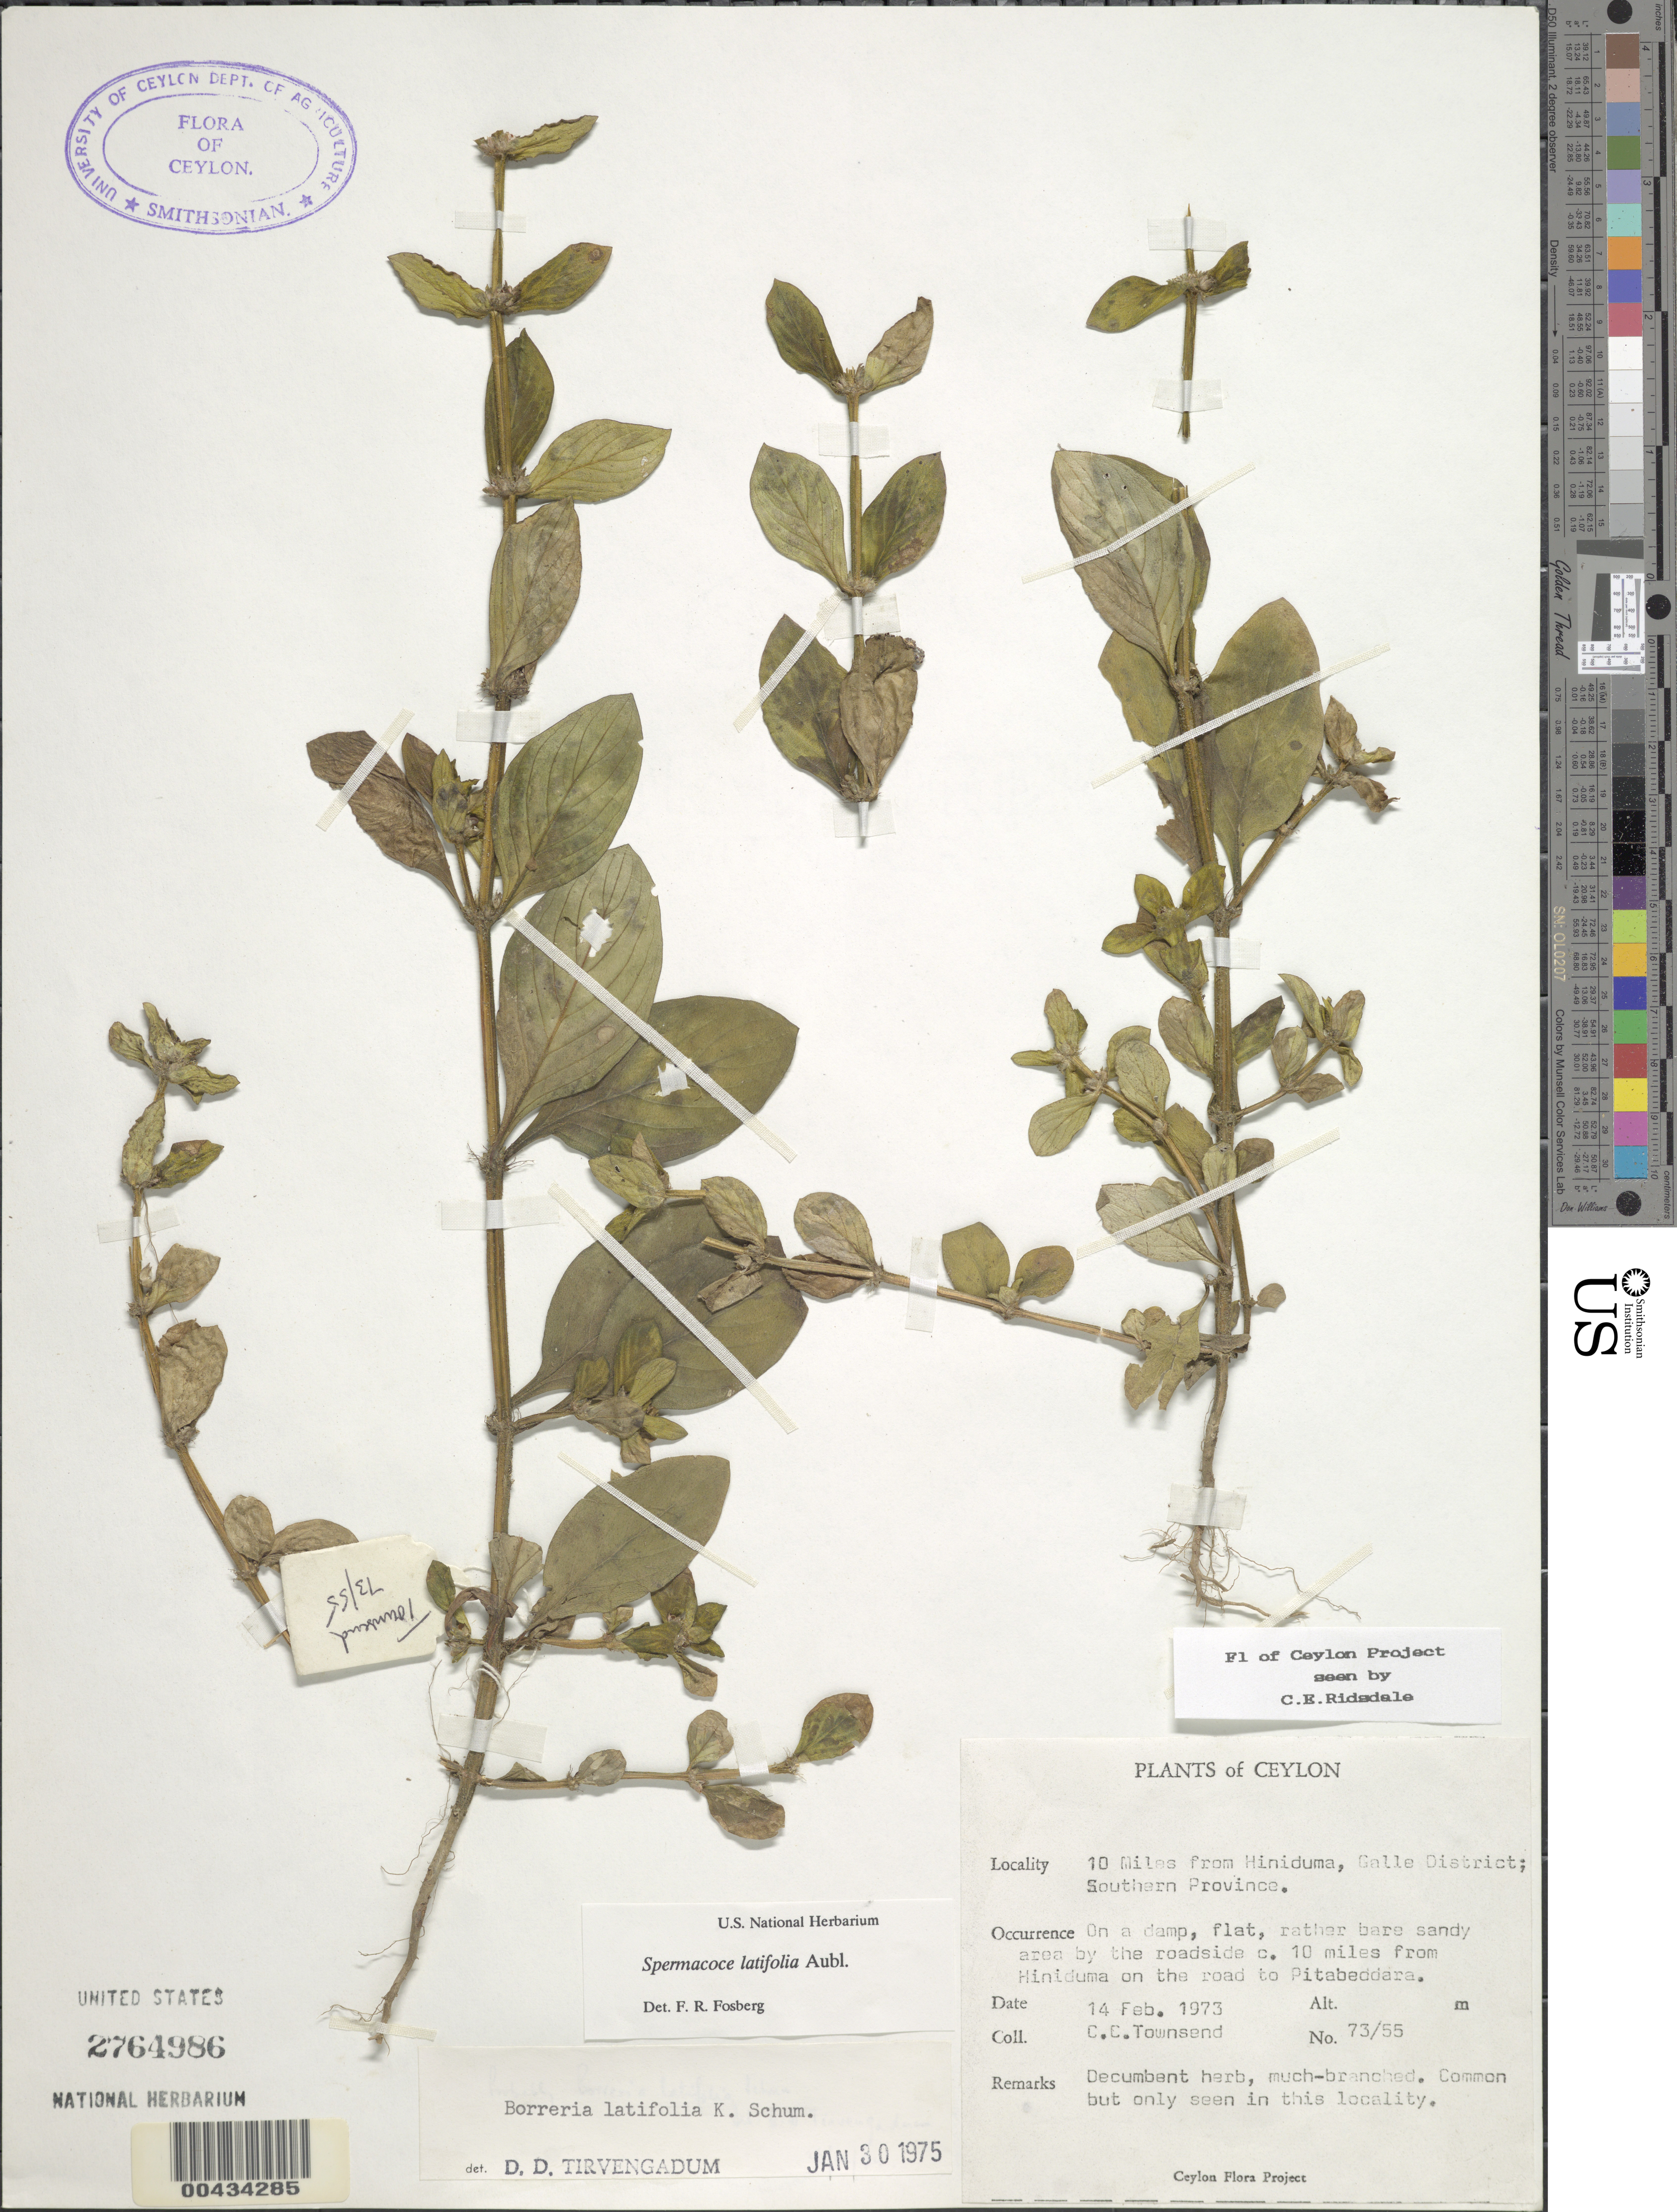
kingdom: Plantae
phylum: Tracheophyta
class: Magnoliopsida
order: Gentianales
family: Rubiaceae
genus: Spermacoce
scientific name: Spermacoce latifolia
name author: Aubl.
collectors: C. C. Townsend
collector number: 73/55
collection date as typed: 14 Feb 1973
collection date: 1973-02-14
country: Sri Lanka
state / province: Southern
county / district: Galle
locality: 10 mi from Hiniduma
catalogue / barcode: US 2764986